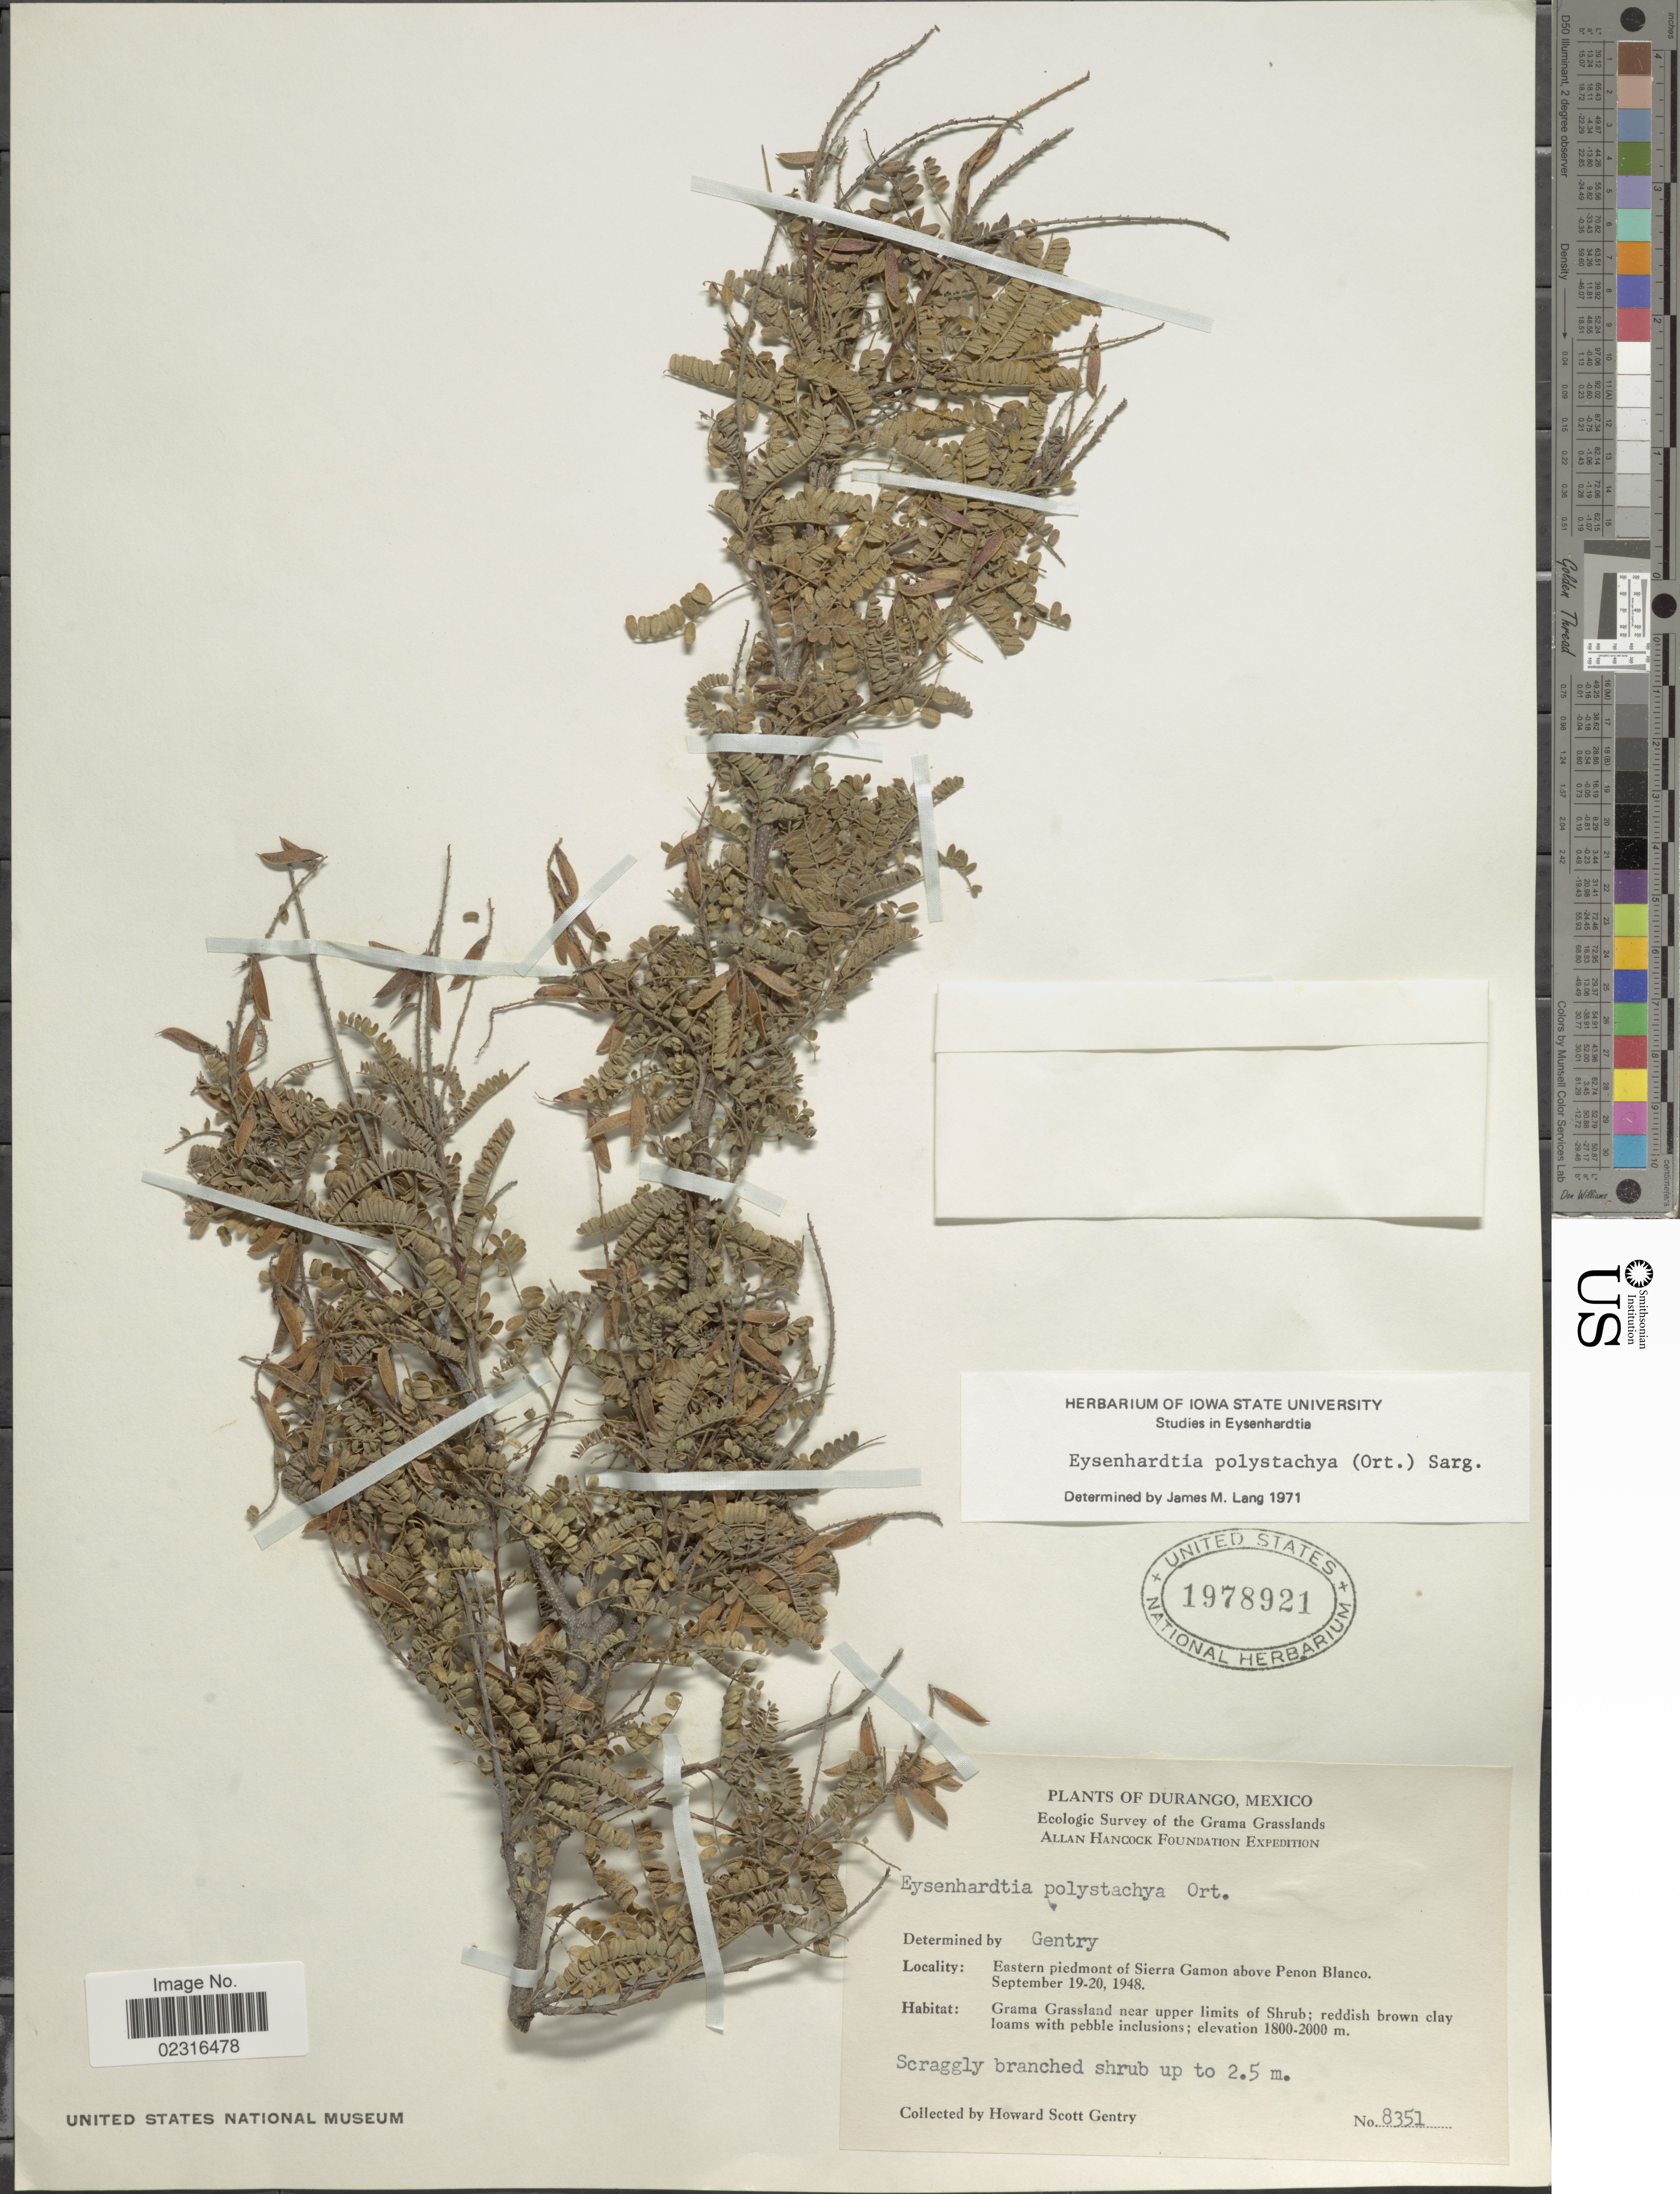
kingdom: Plantae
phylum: Tracheophyta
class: Magnoliopsida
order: Fabales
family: Fabaceae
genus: Eysenhardtia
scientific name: Eysenhardtia polystachya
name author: (Ortega) Sarg.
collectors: H. S. Gentry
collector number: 8351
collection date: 1948-09-19/1948-09-20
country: Mexico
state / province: Durango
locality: Eastern piedmont of Sierra Gamon above Penon Blanco.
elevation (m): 1800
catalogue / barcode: US 1978921